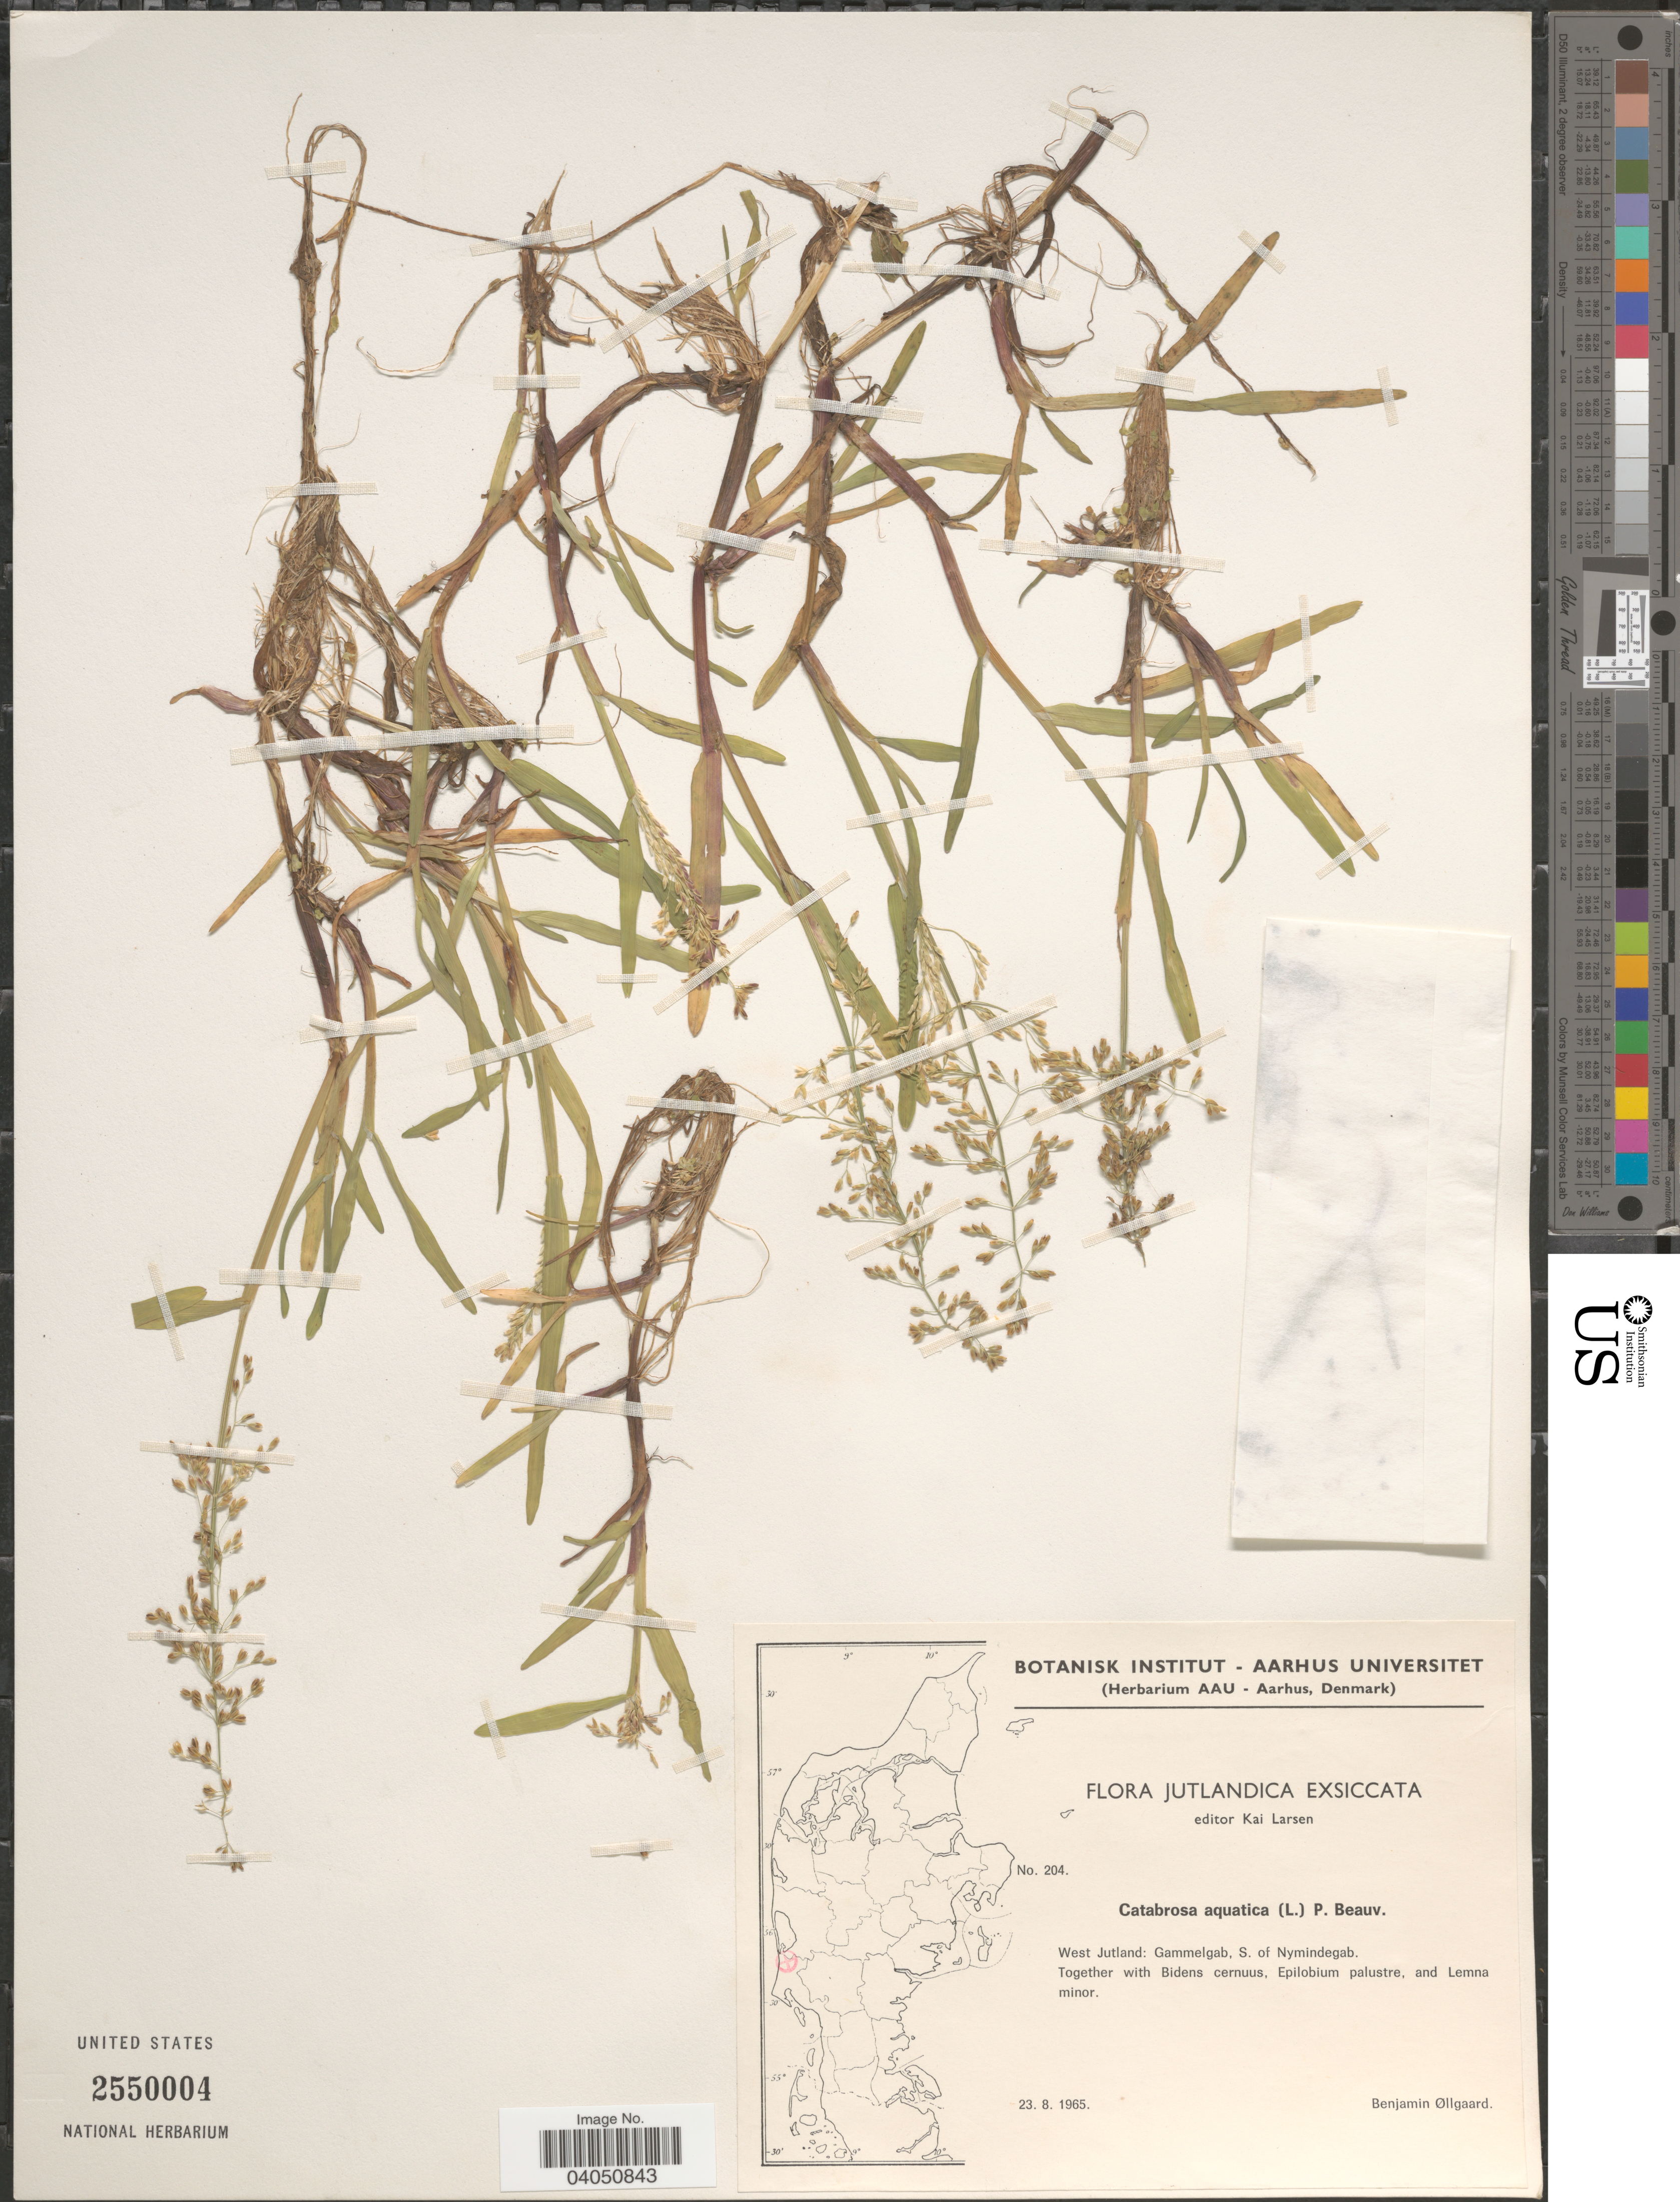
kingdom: Plantae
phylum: Tracheophyta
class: Liliopsida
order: Poales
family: Poaceae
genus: Catabrosa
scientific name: Catabrosa aquatica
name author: (L.) P. Beauv.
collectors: B. Øllgaard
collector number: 204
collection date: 1965-08-23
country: Denmark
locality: Jutlandica. West Jutland: Gammelgab, S. of Nymindegab.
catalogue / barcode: US 2550004